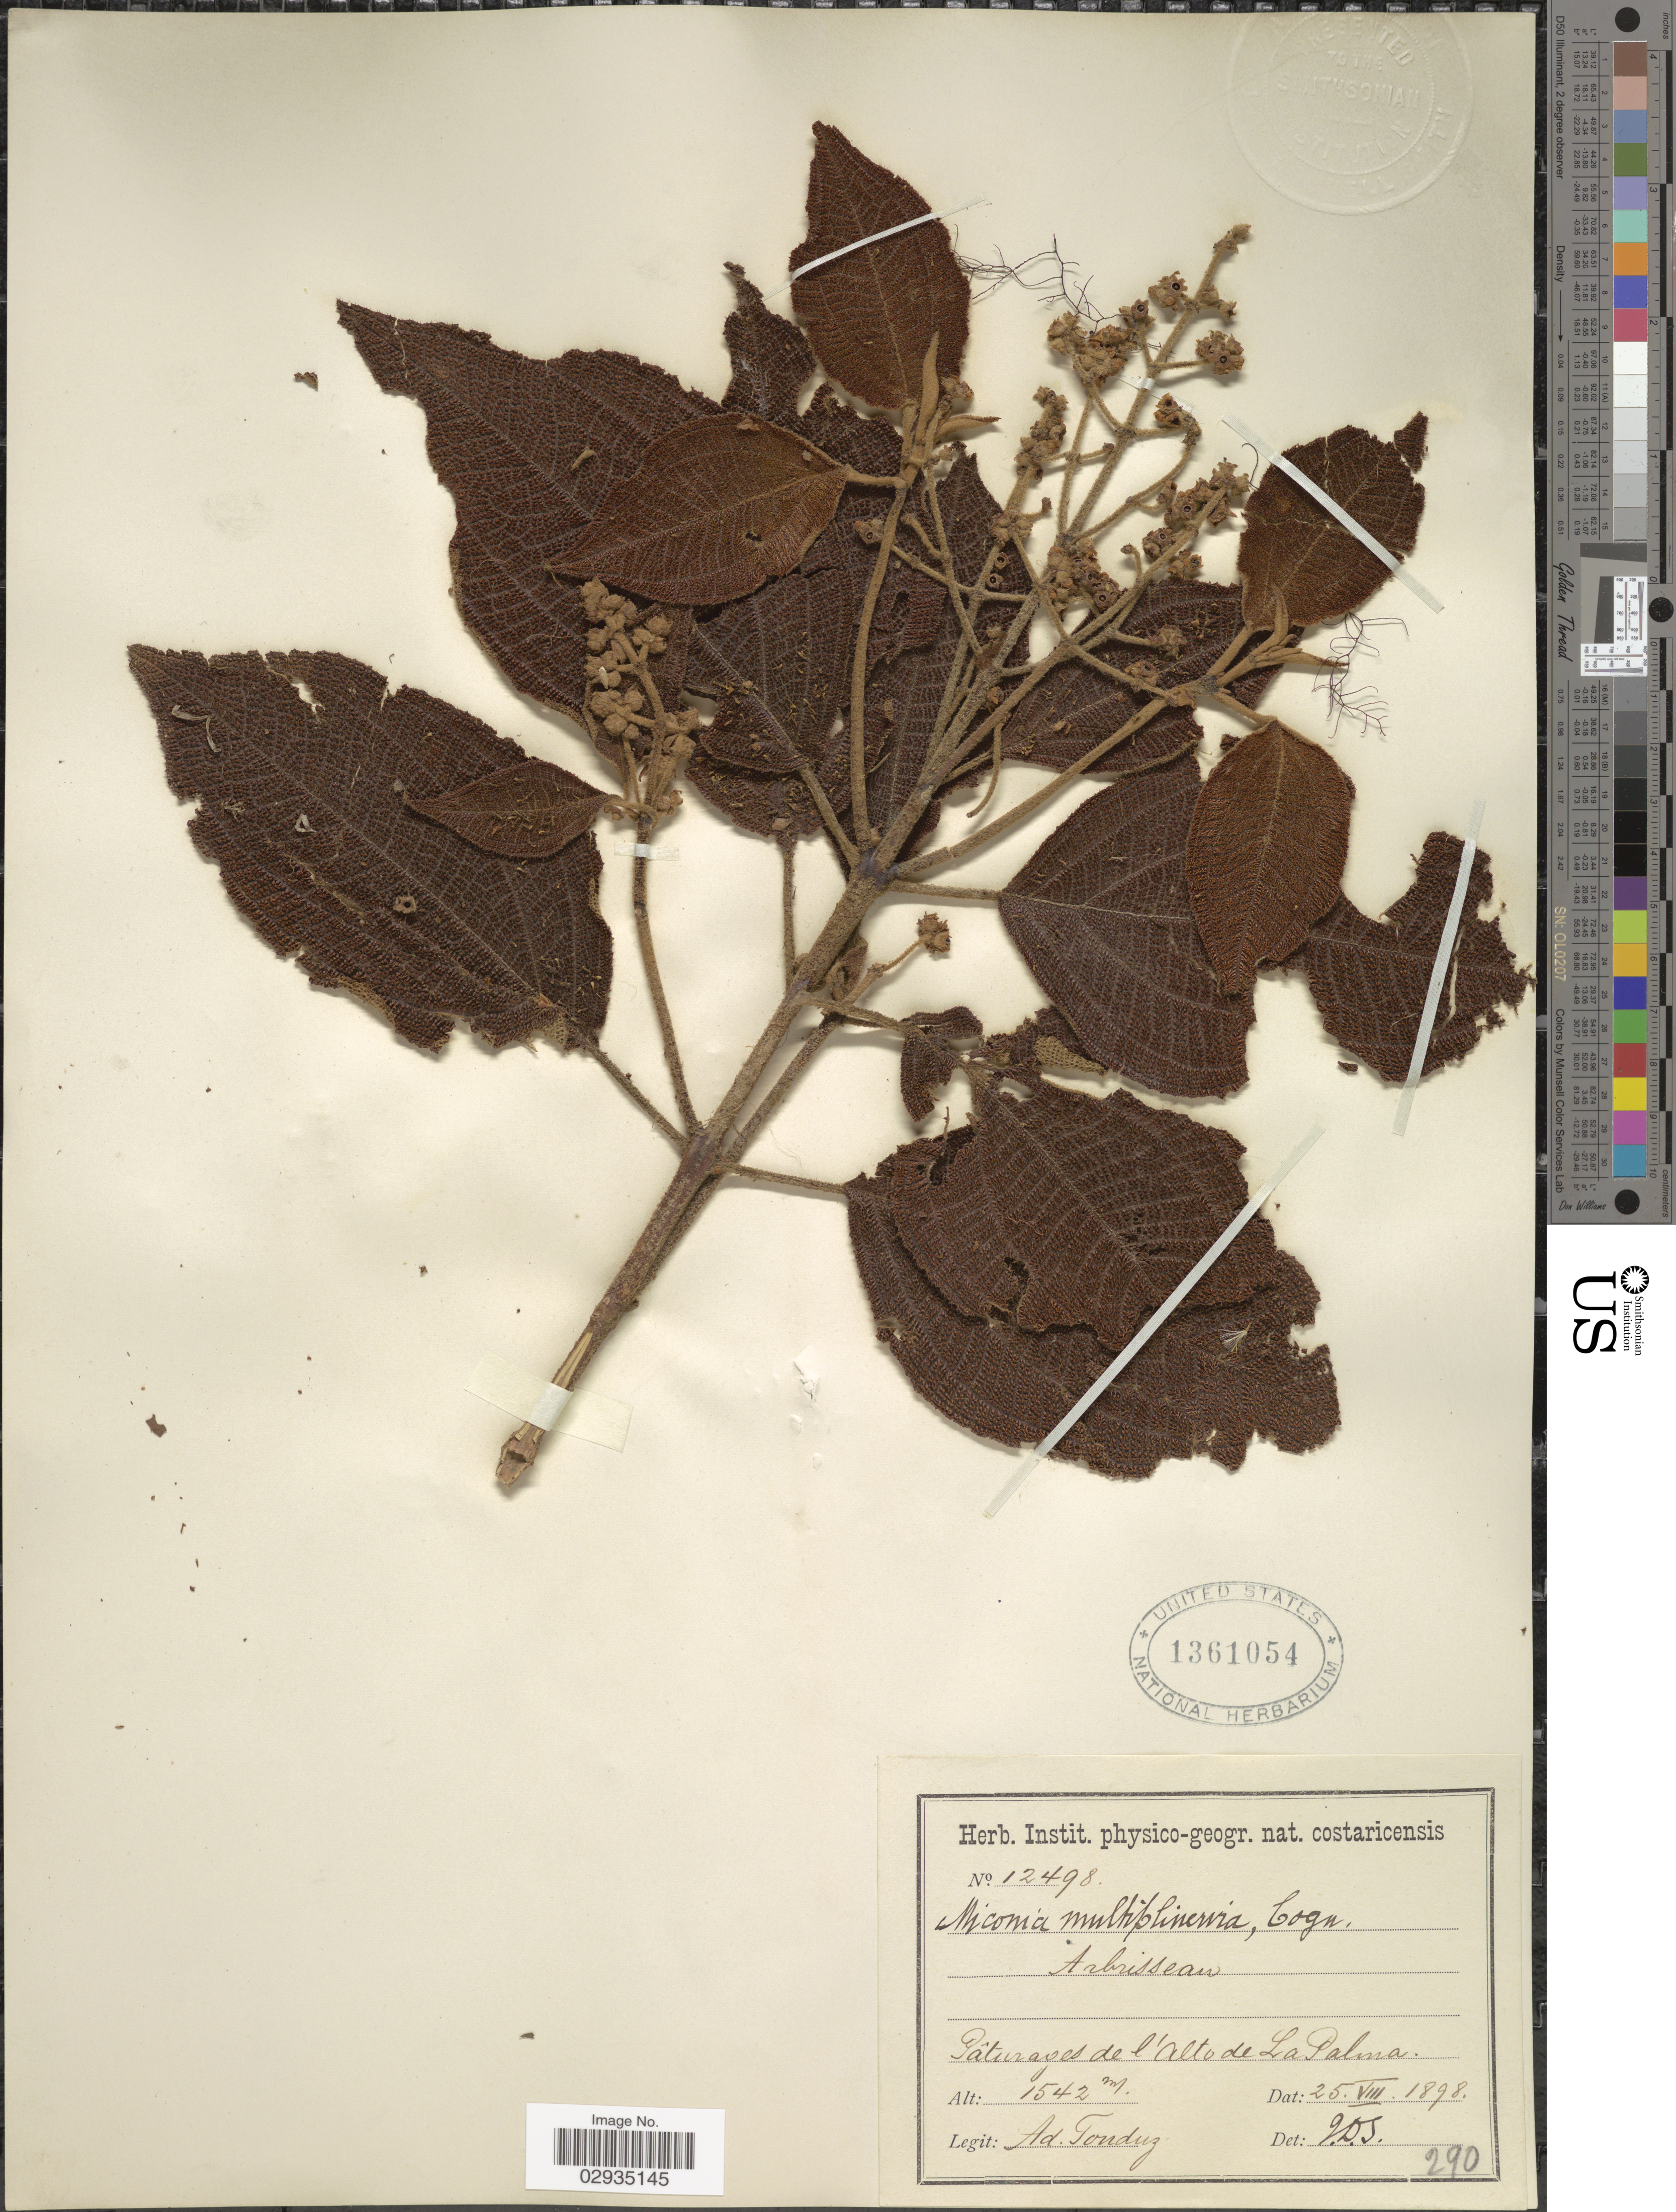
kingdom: Plantae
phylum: Tracheophyta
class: Magnoliopsida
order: Myrtales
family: Melastomataceae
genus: Miconia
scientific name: Miconia multiplinervia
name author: Cogn.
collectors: A. Tonduz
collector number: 290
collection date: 1898-08-25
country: Costa Rica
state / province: Puntarenas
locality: Pâturages de l'Alto de La Palma.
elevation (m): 1542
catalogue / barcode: US 1361054